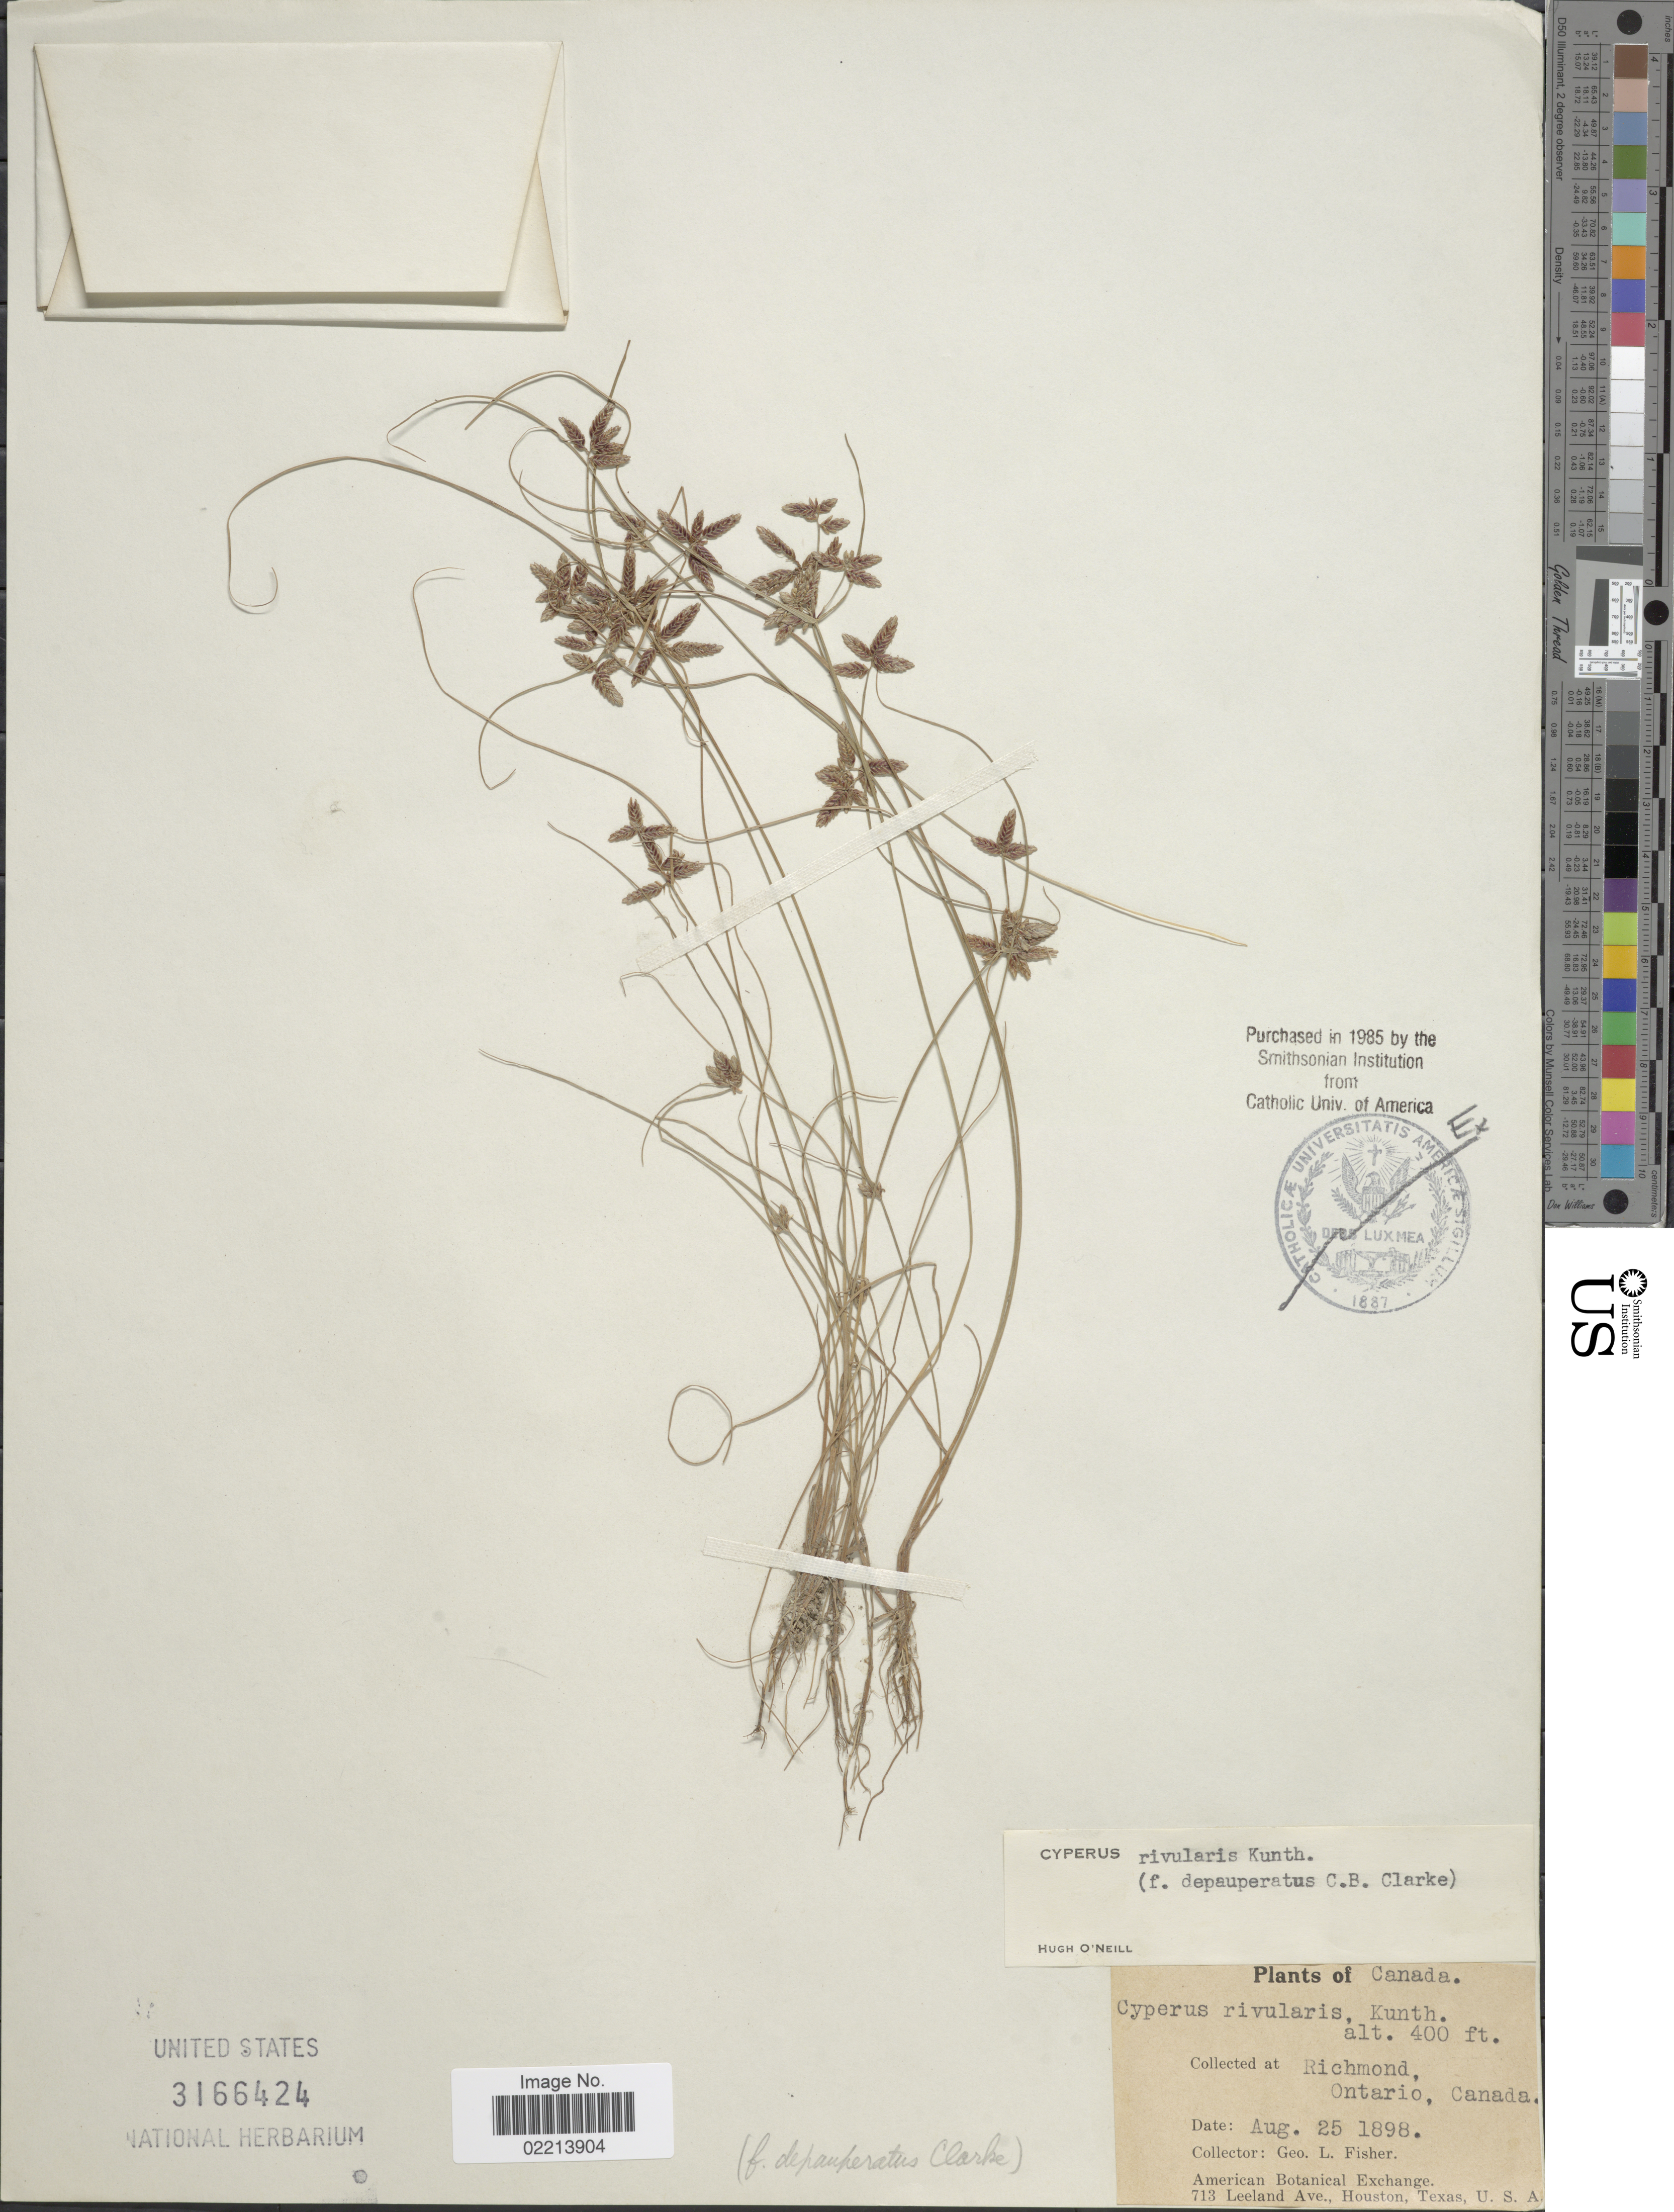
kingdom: Plantae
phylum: Tracheophyta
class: Liliopsida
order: Poales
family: Cyperaceae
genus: Cyperus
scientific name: Cyperus bipartitus Torr.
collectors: G. L. Fisher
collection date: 1898-08-25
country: Canada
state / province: Ontario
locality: Richmond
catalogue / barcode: US 3166424